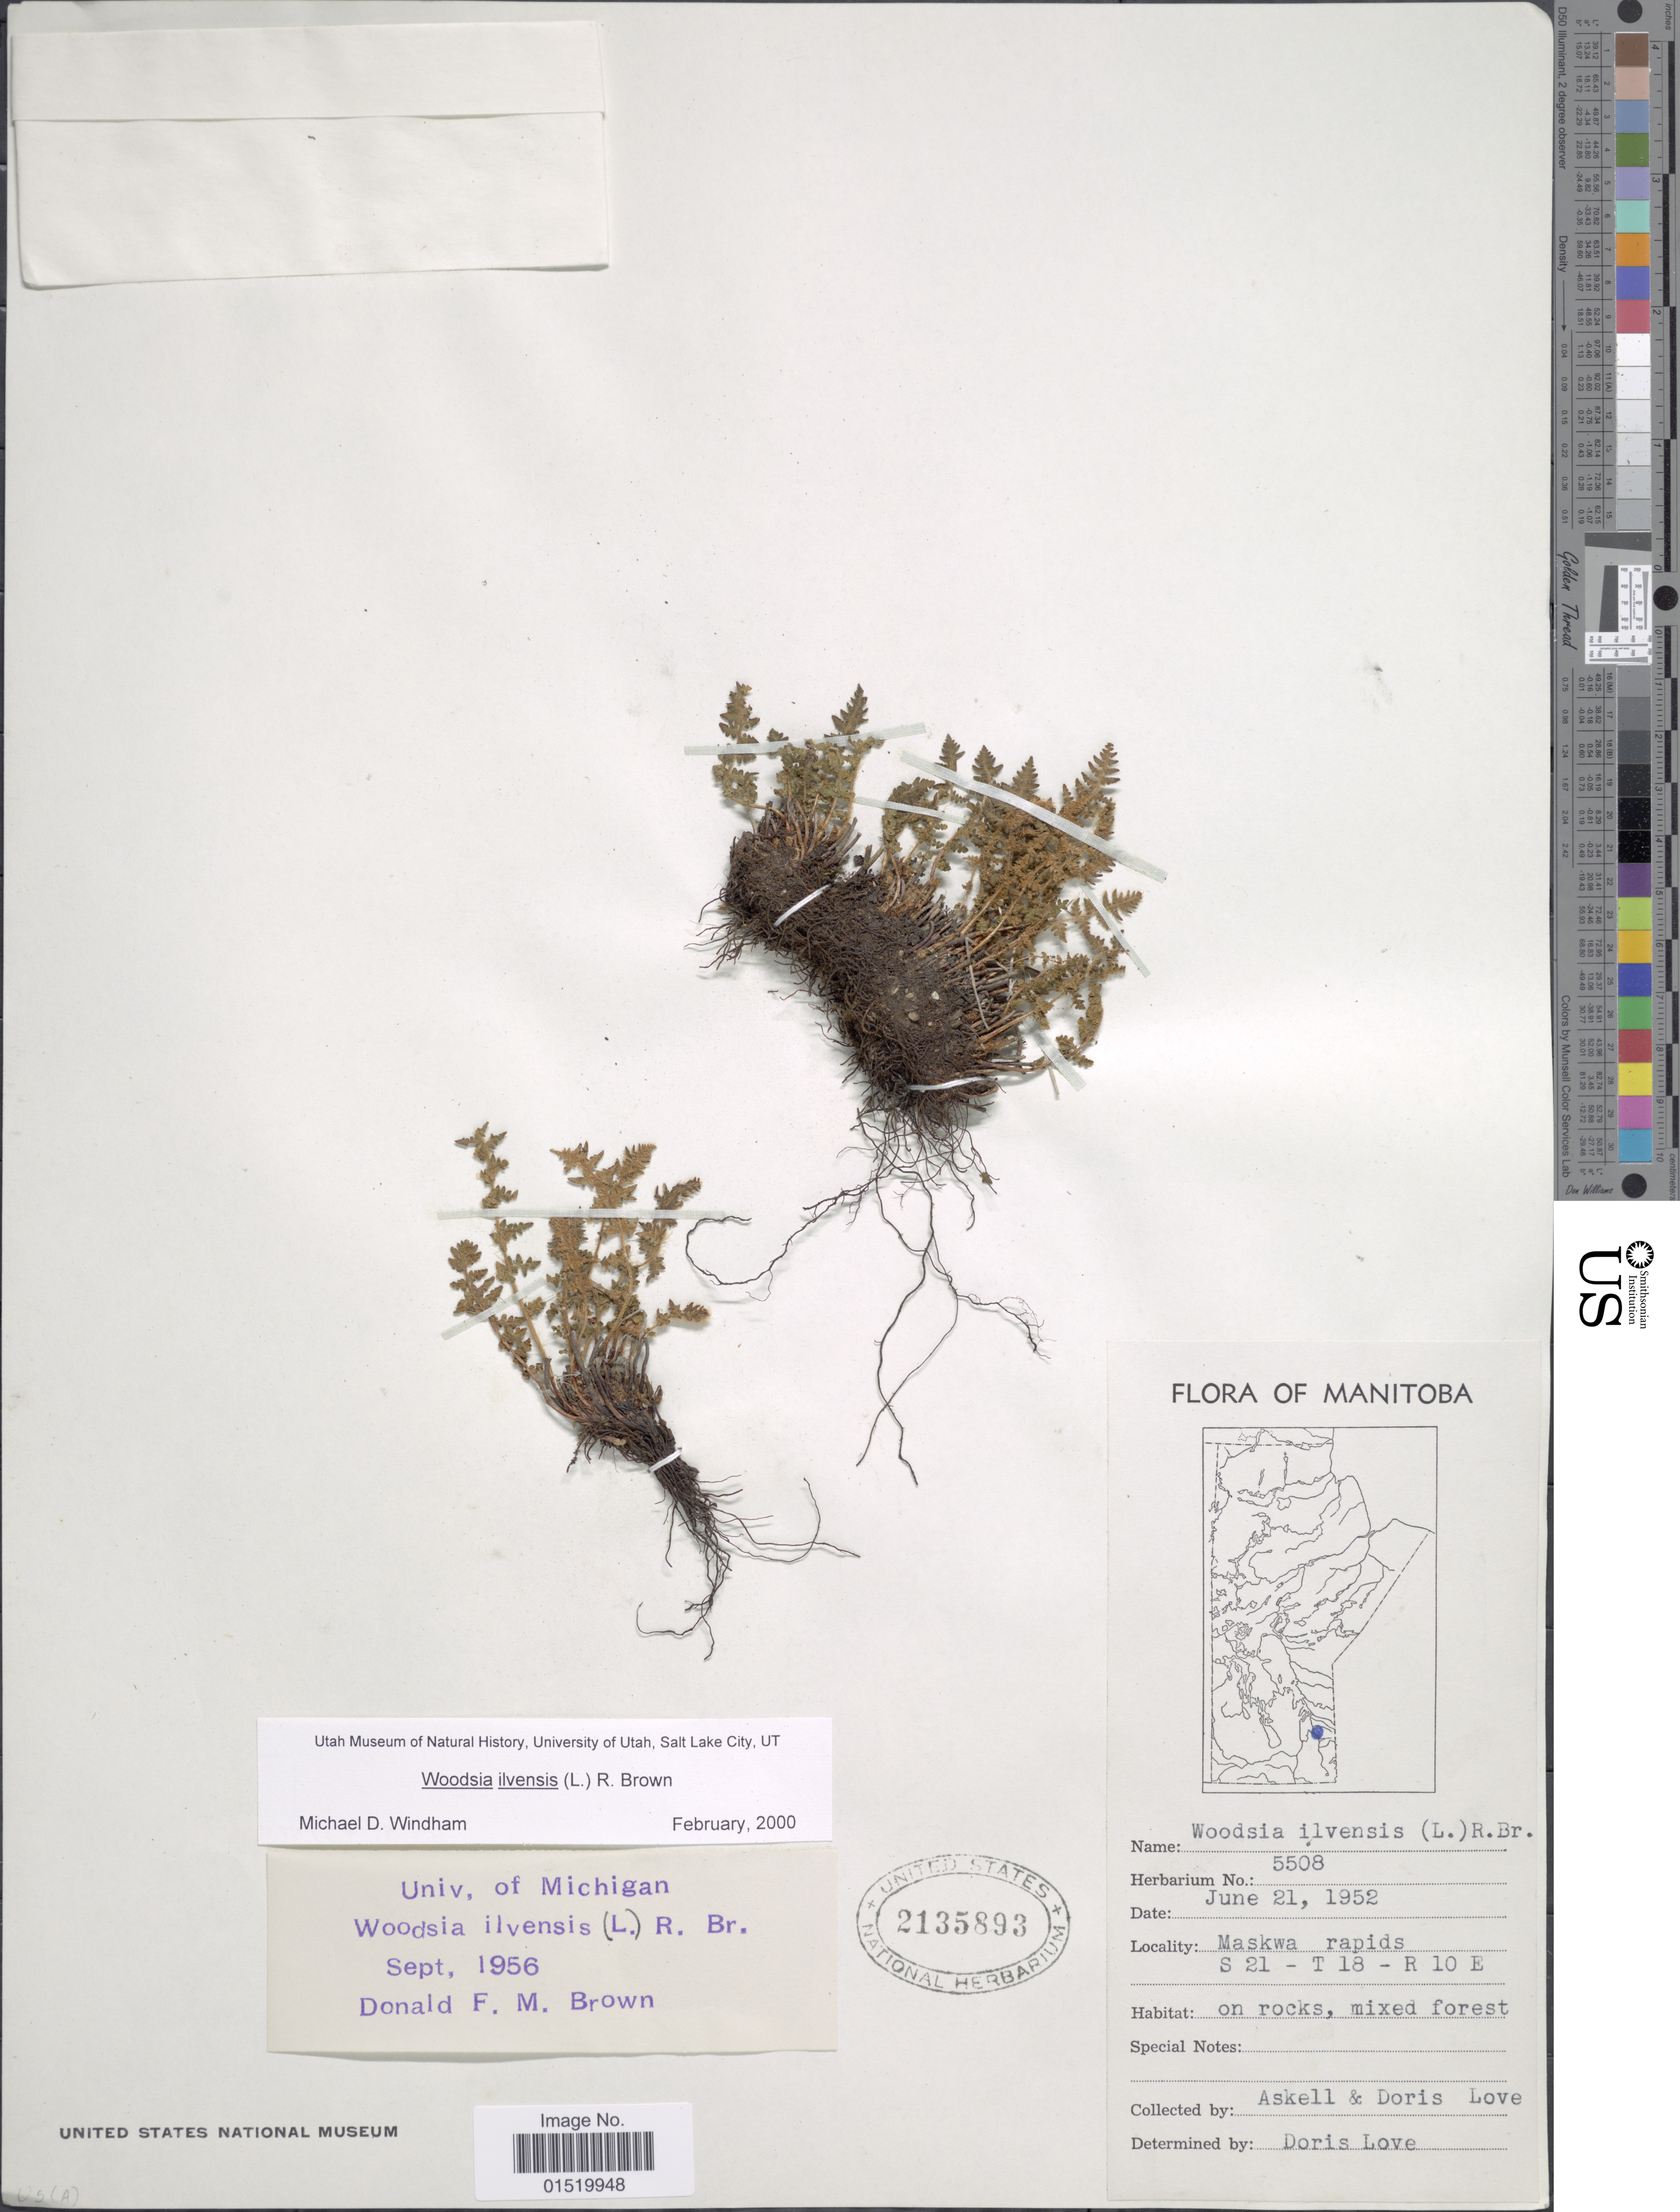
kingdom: Plantae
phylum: Tracheophyta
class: Polypodiopsida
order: Polypodiales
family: Woodsiaceae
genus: Woodsia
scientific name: Woodsia ilvensis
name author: (L.) R. Br.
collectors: Á. Löve & D. Löve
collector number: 5508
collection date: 1952-06-21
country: Canada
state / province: Manitoba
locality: Maskwa rapids s21 - T 18 - R 10 E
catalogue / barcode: US 2135893